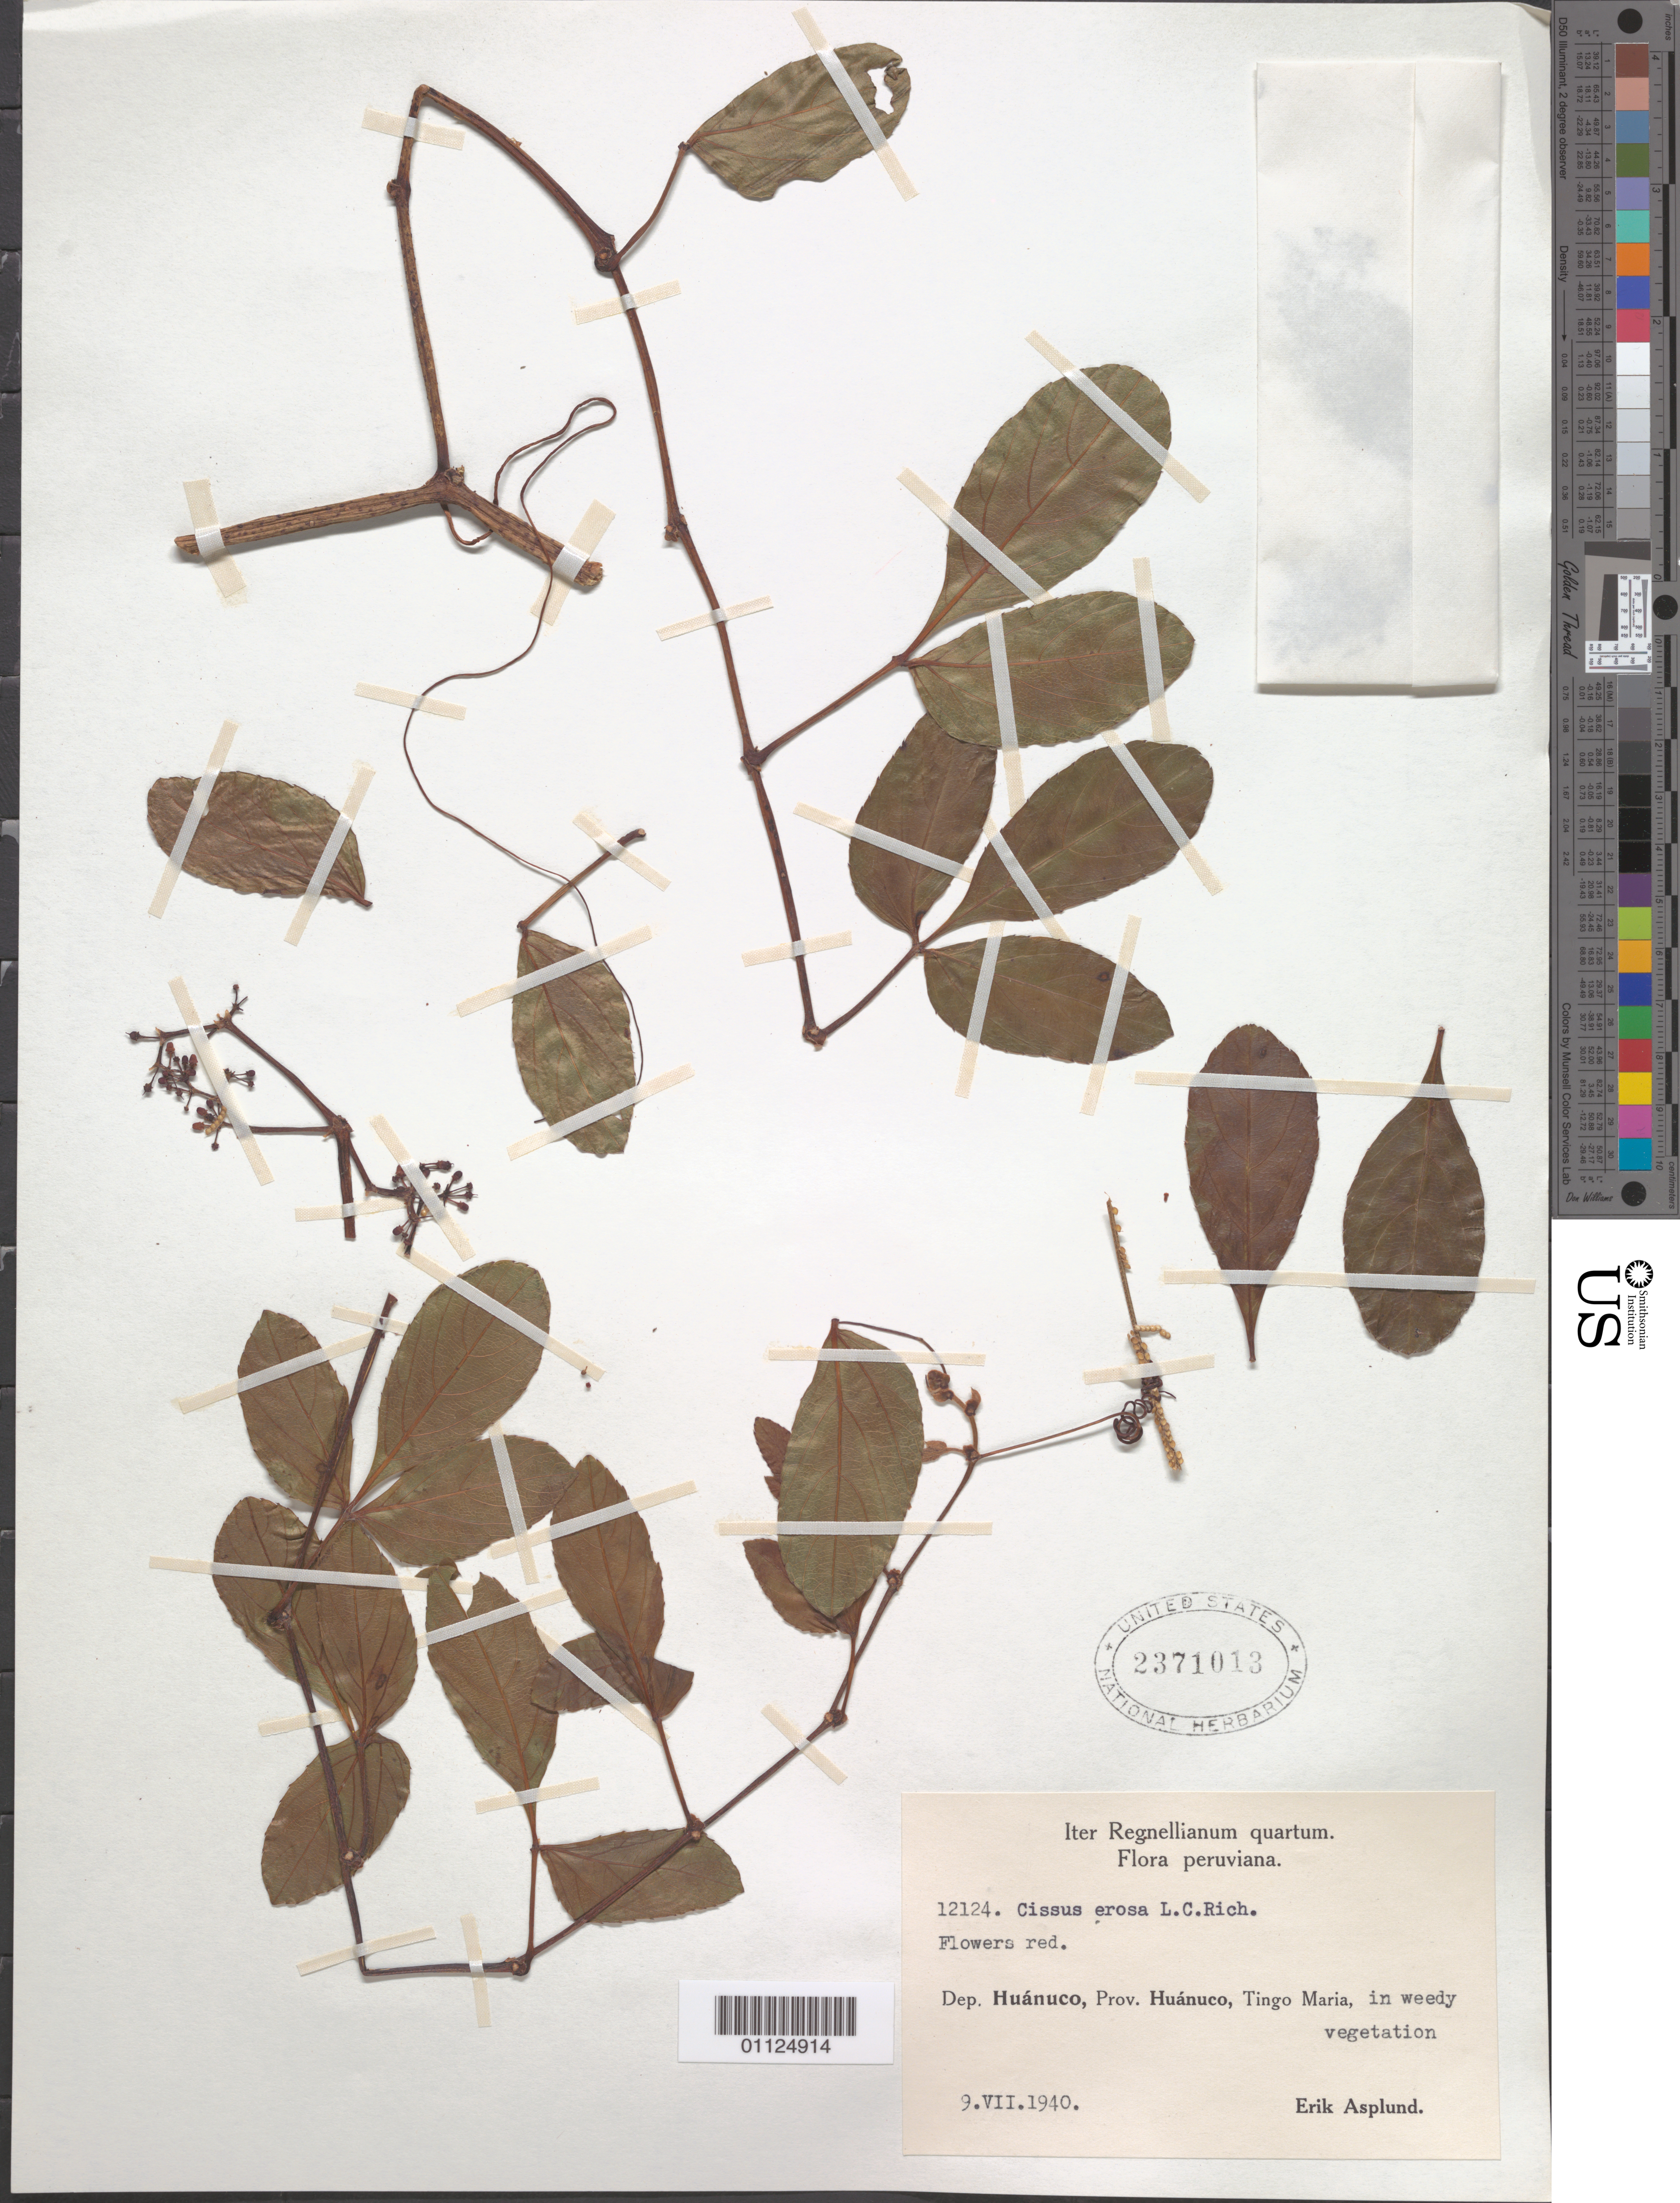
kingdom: Plantae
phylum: Tracheophyta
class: Magnoliopsida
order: Vitales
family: Vitaceae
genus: Cissus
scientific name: Cissus erosa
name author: Rich.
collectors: E. Asplund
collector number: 12124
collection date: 1940-07-09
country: Peru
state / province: Huánuco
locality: Prov. Huanuco, Tingo Maria.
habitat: In weedy vegetation.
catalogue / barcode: US 2371013